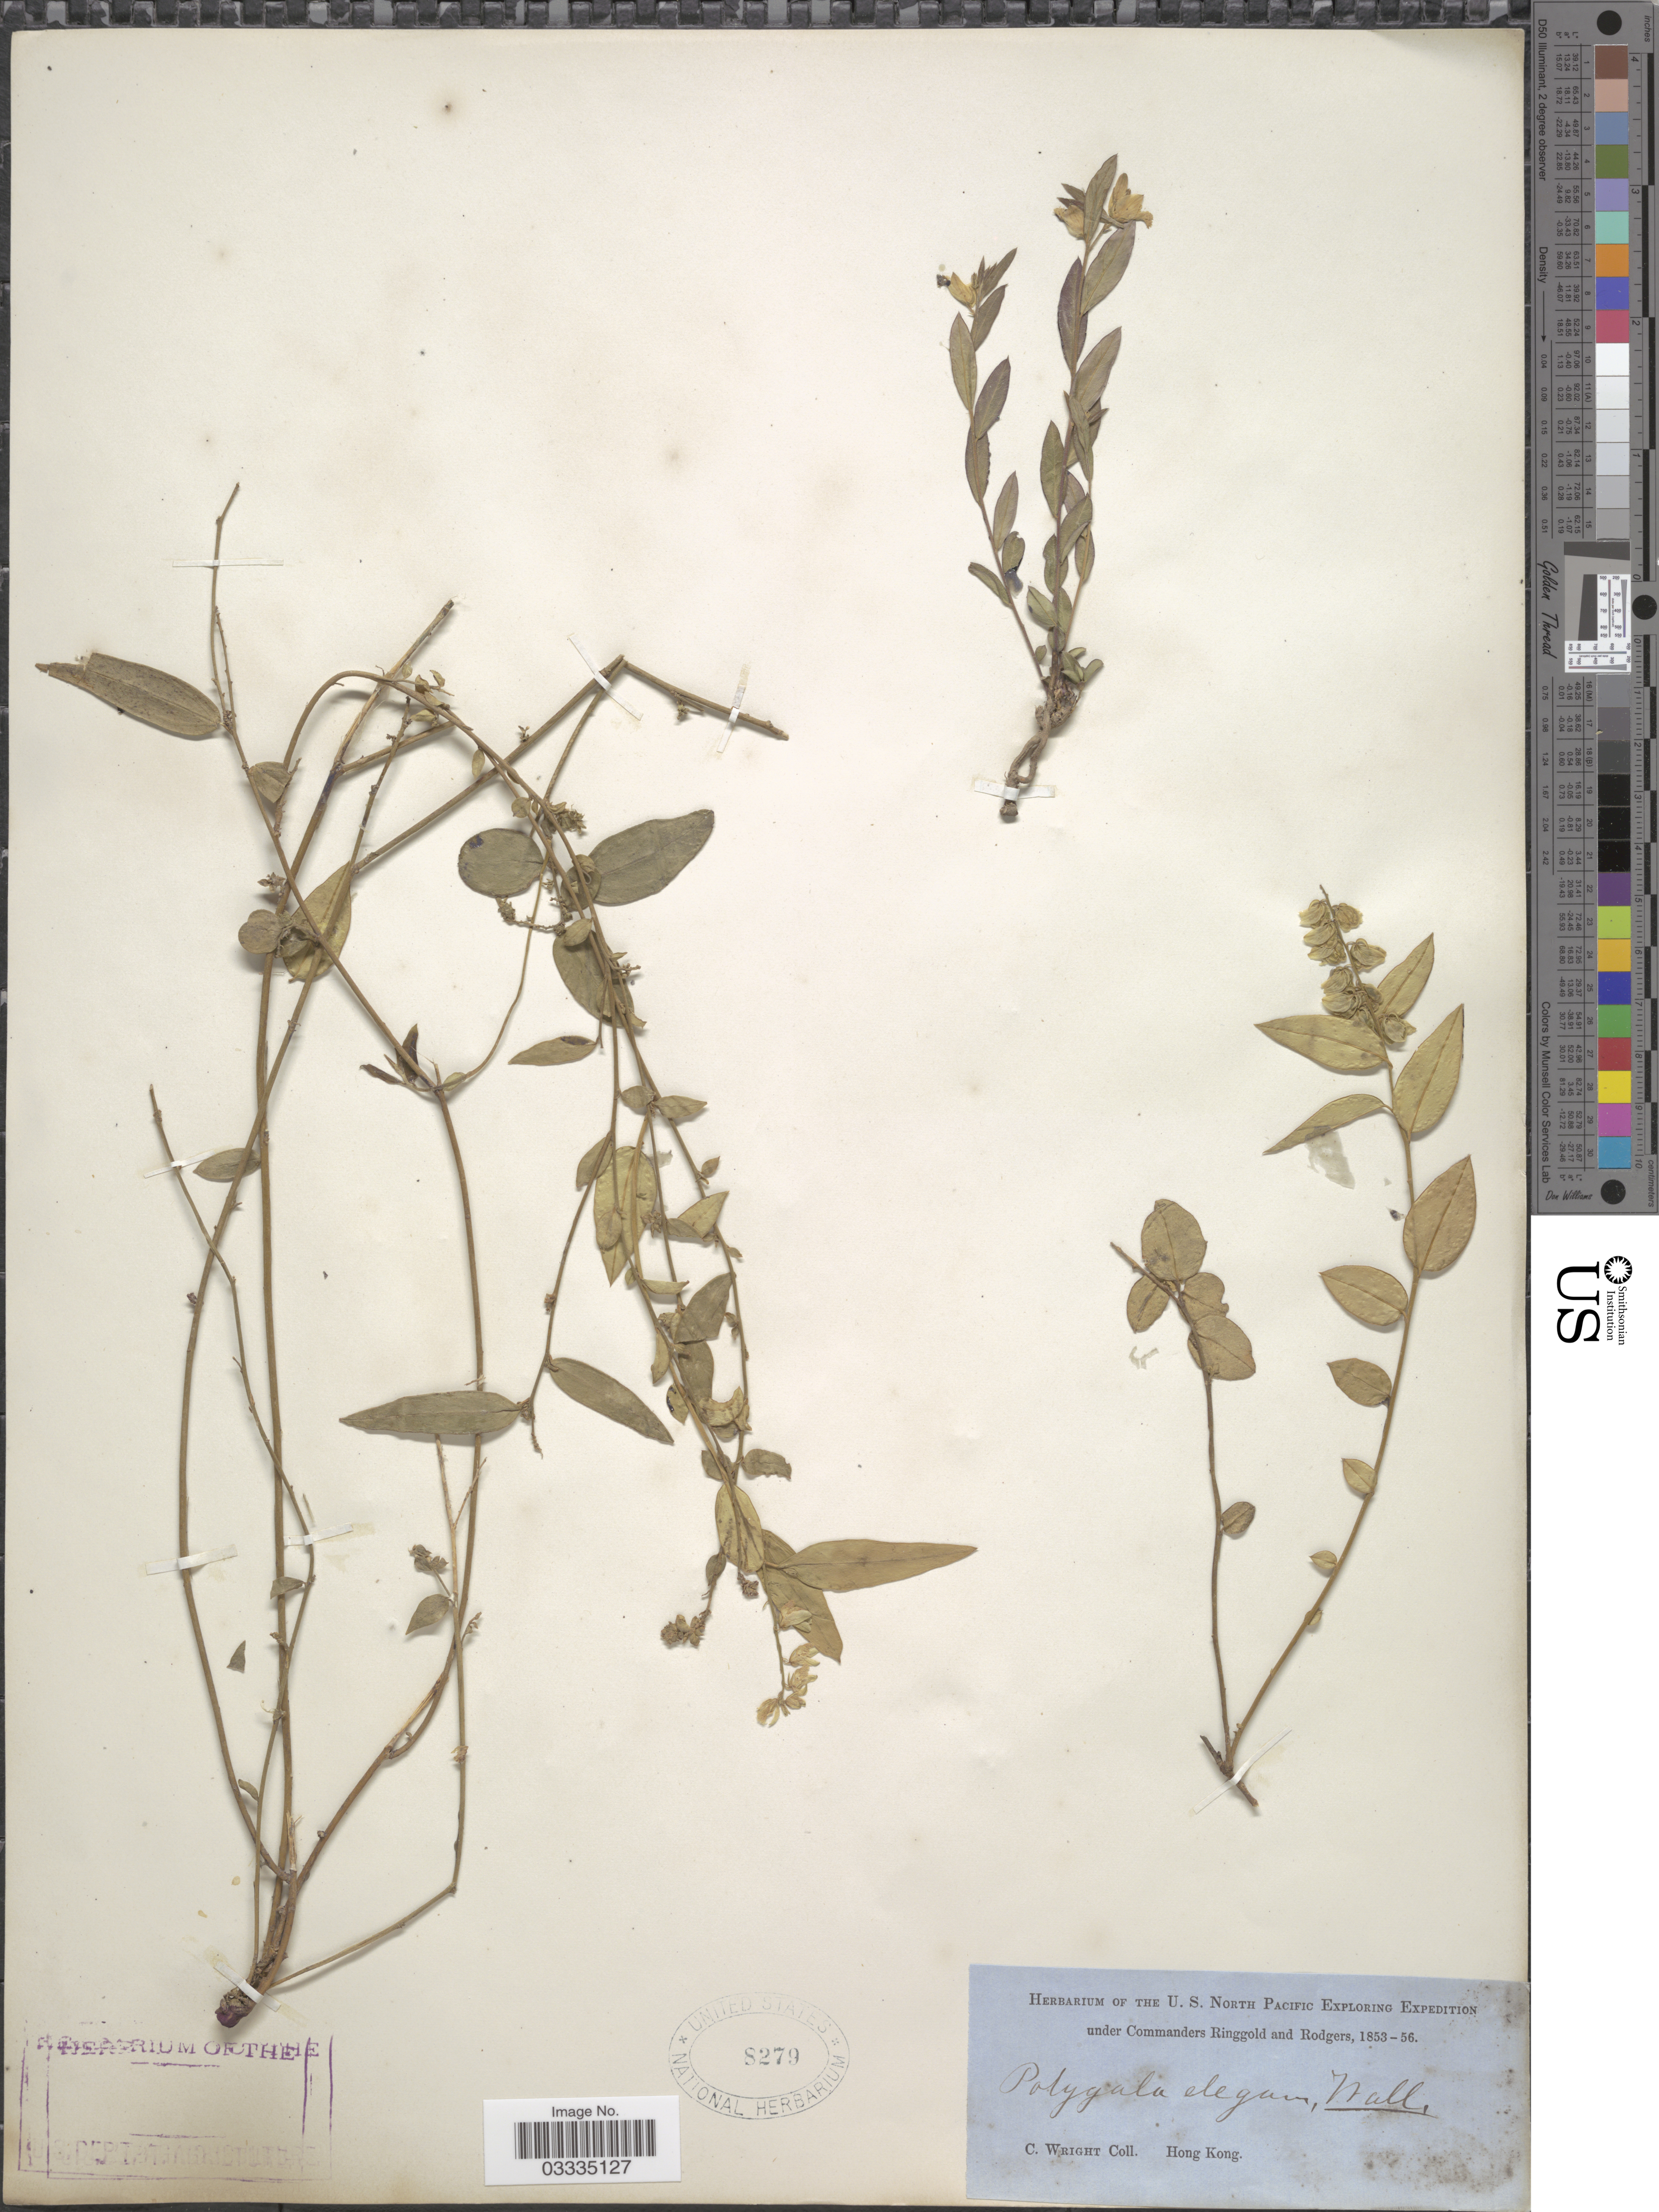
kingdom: Plantae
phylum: Tracheophyta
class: Magnoliopsida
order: Fabales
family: Polygalaceae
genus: Polygala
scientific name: Polygala elegans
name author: Wall. ex Royle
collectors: C. Wright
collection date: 1853/1856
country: China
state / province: Hong Kong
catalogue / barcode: US 8279